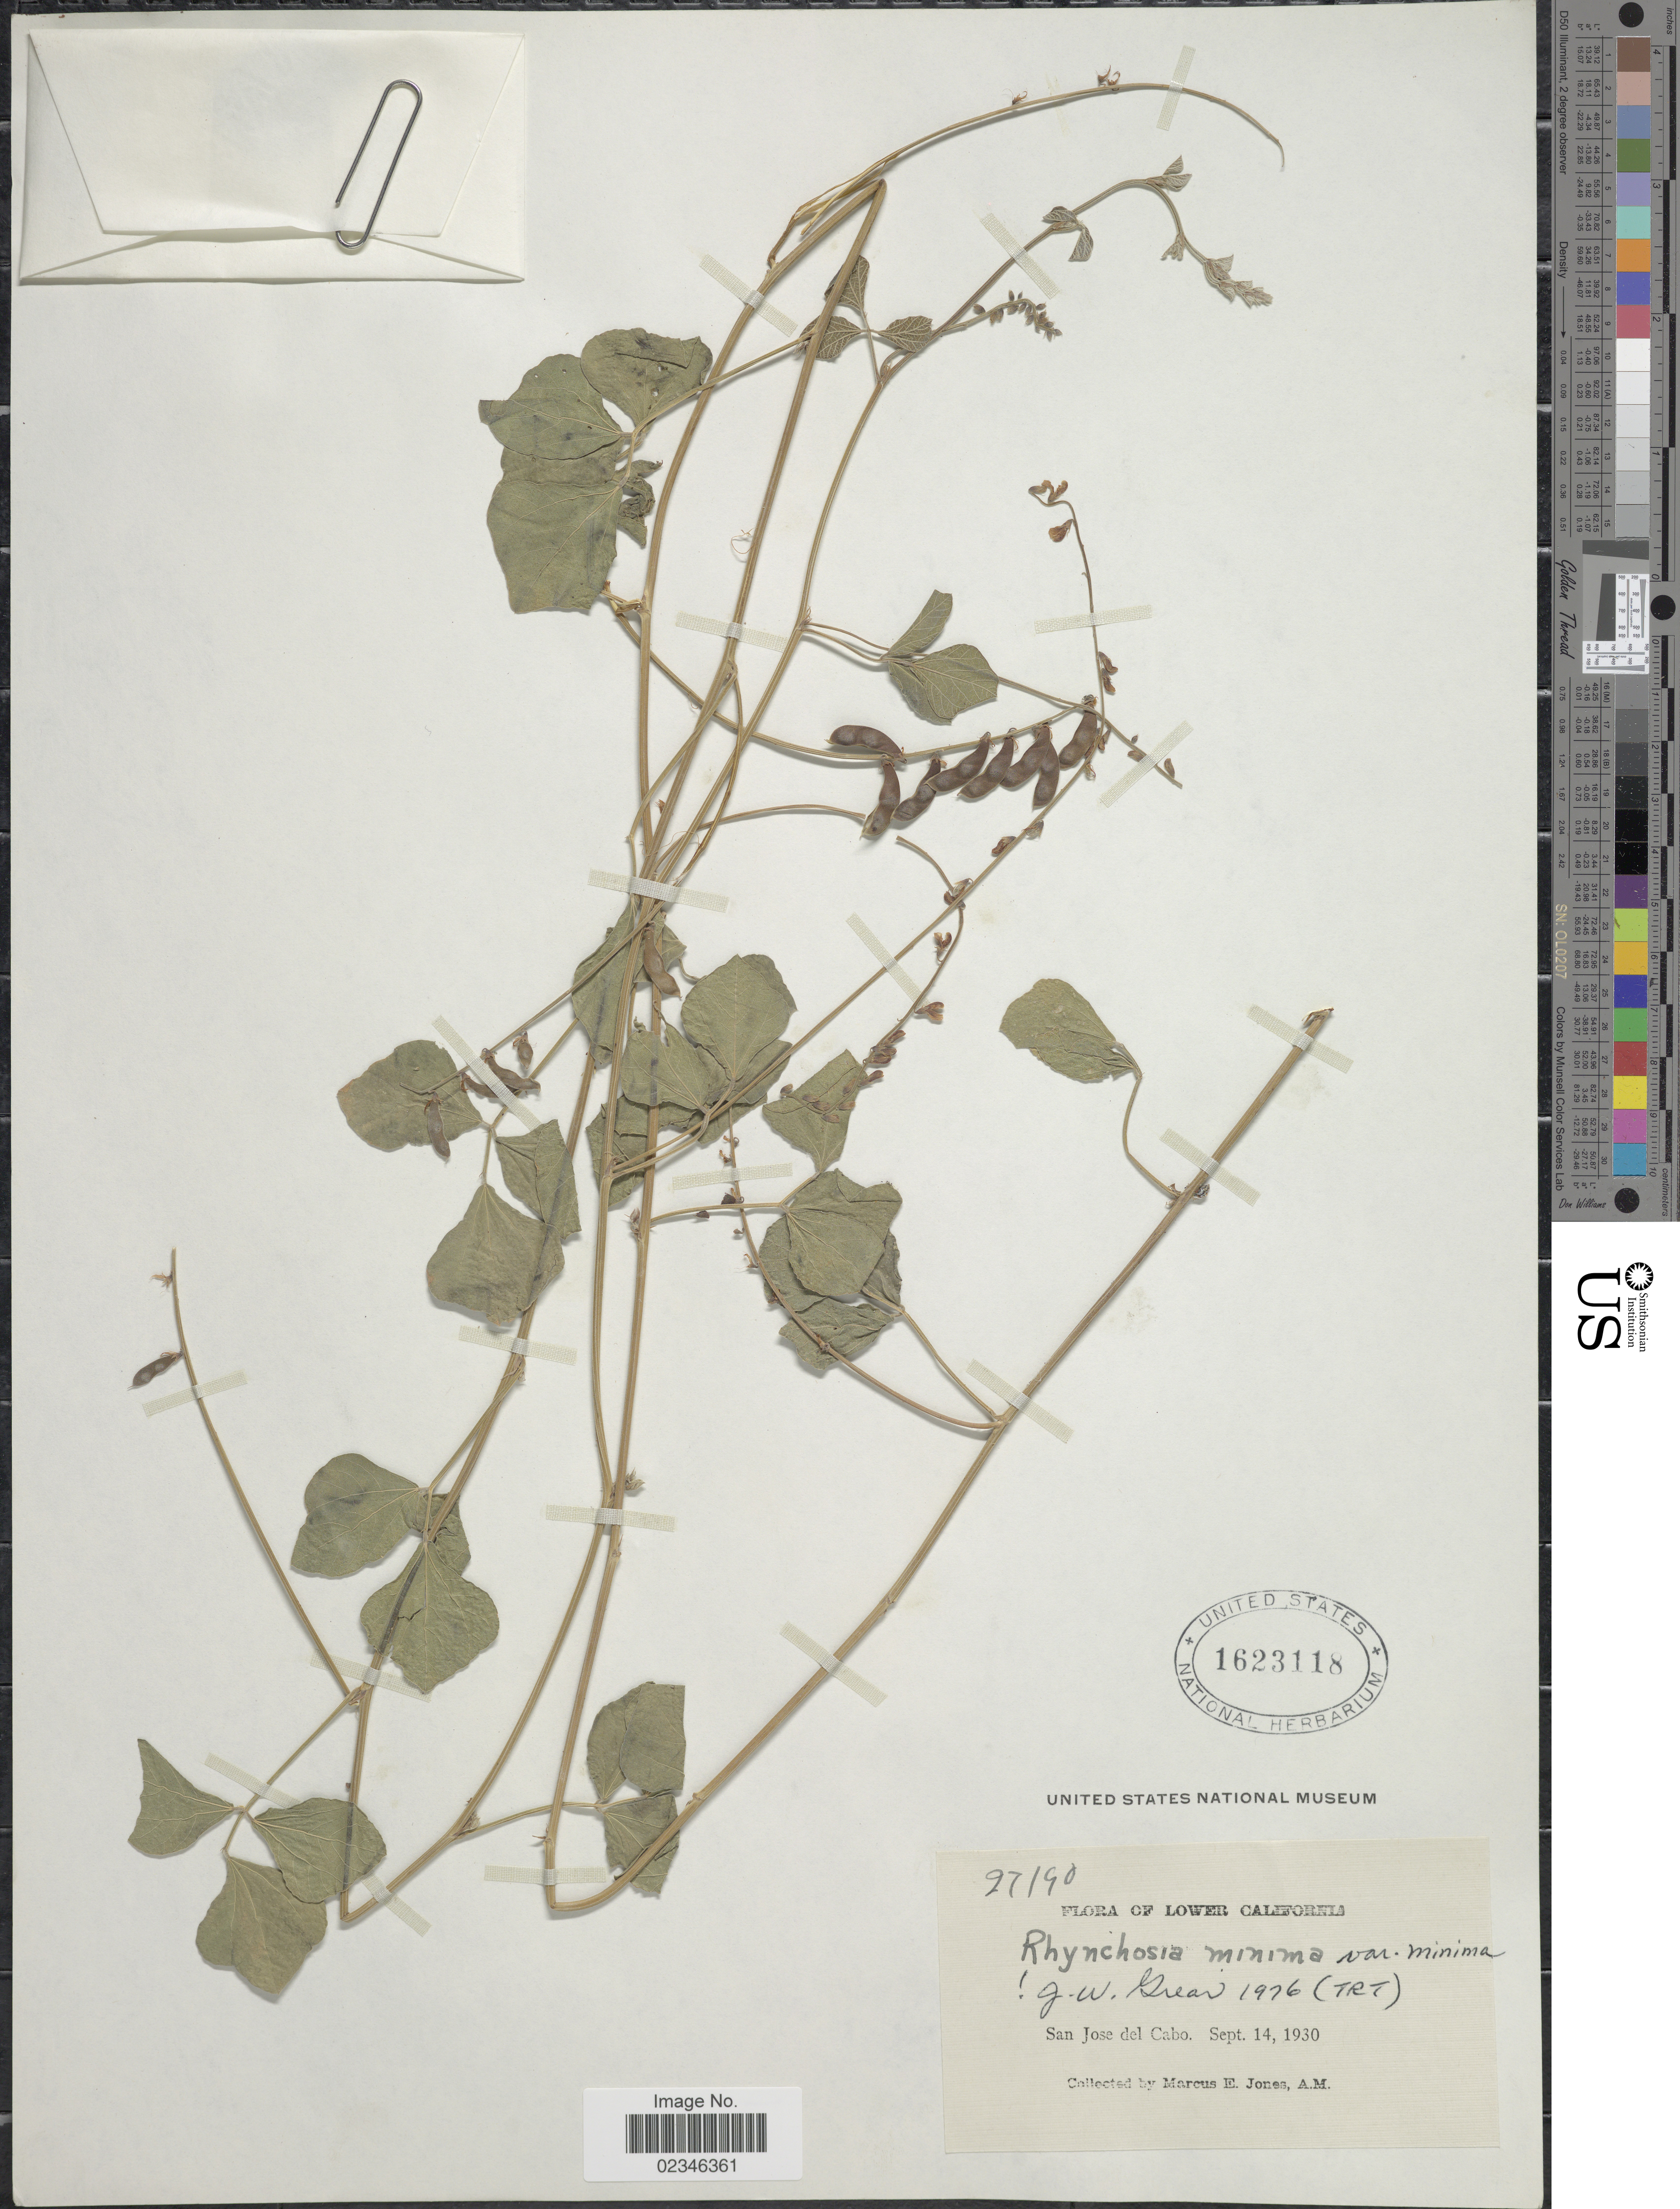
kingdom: Plantae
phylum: Tracheophyta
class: Magnoliopsida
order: Fabales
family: Fabaceae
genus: Rhynchosia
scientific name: Rhynchosia minima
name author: (L.) DC.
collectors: M. E. Jones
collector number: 27190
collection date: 1930-09-14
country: Mexico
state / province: Baja California Sur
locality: Lower California. San Jose del Cabo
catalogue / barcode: US 1623118